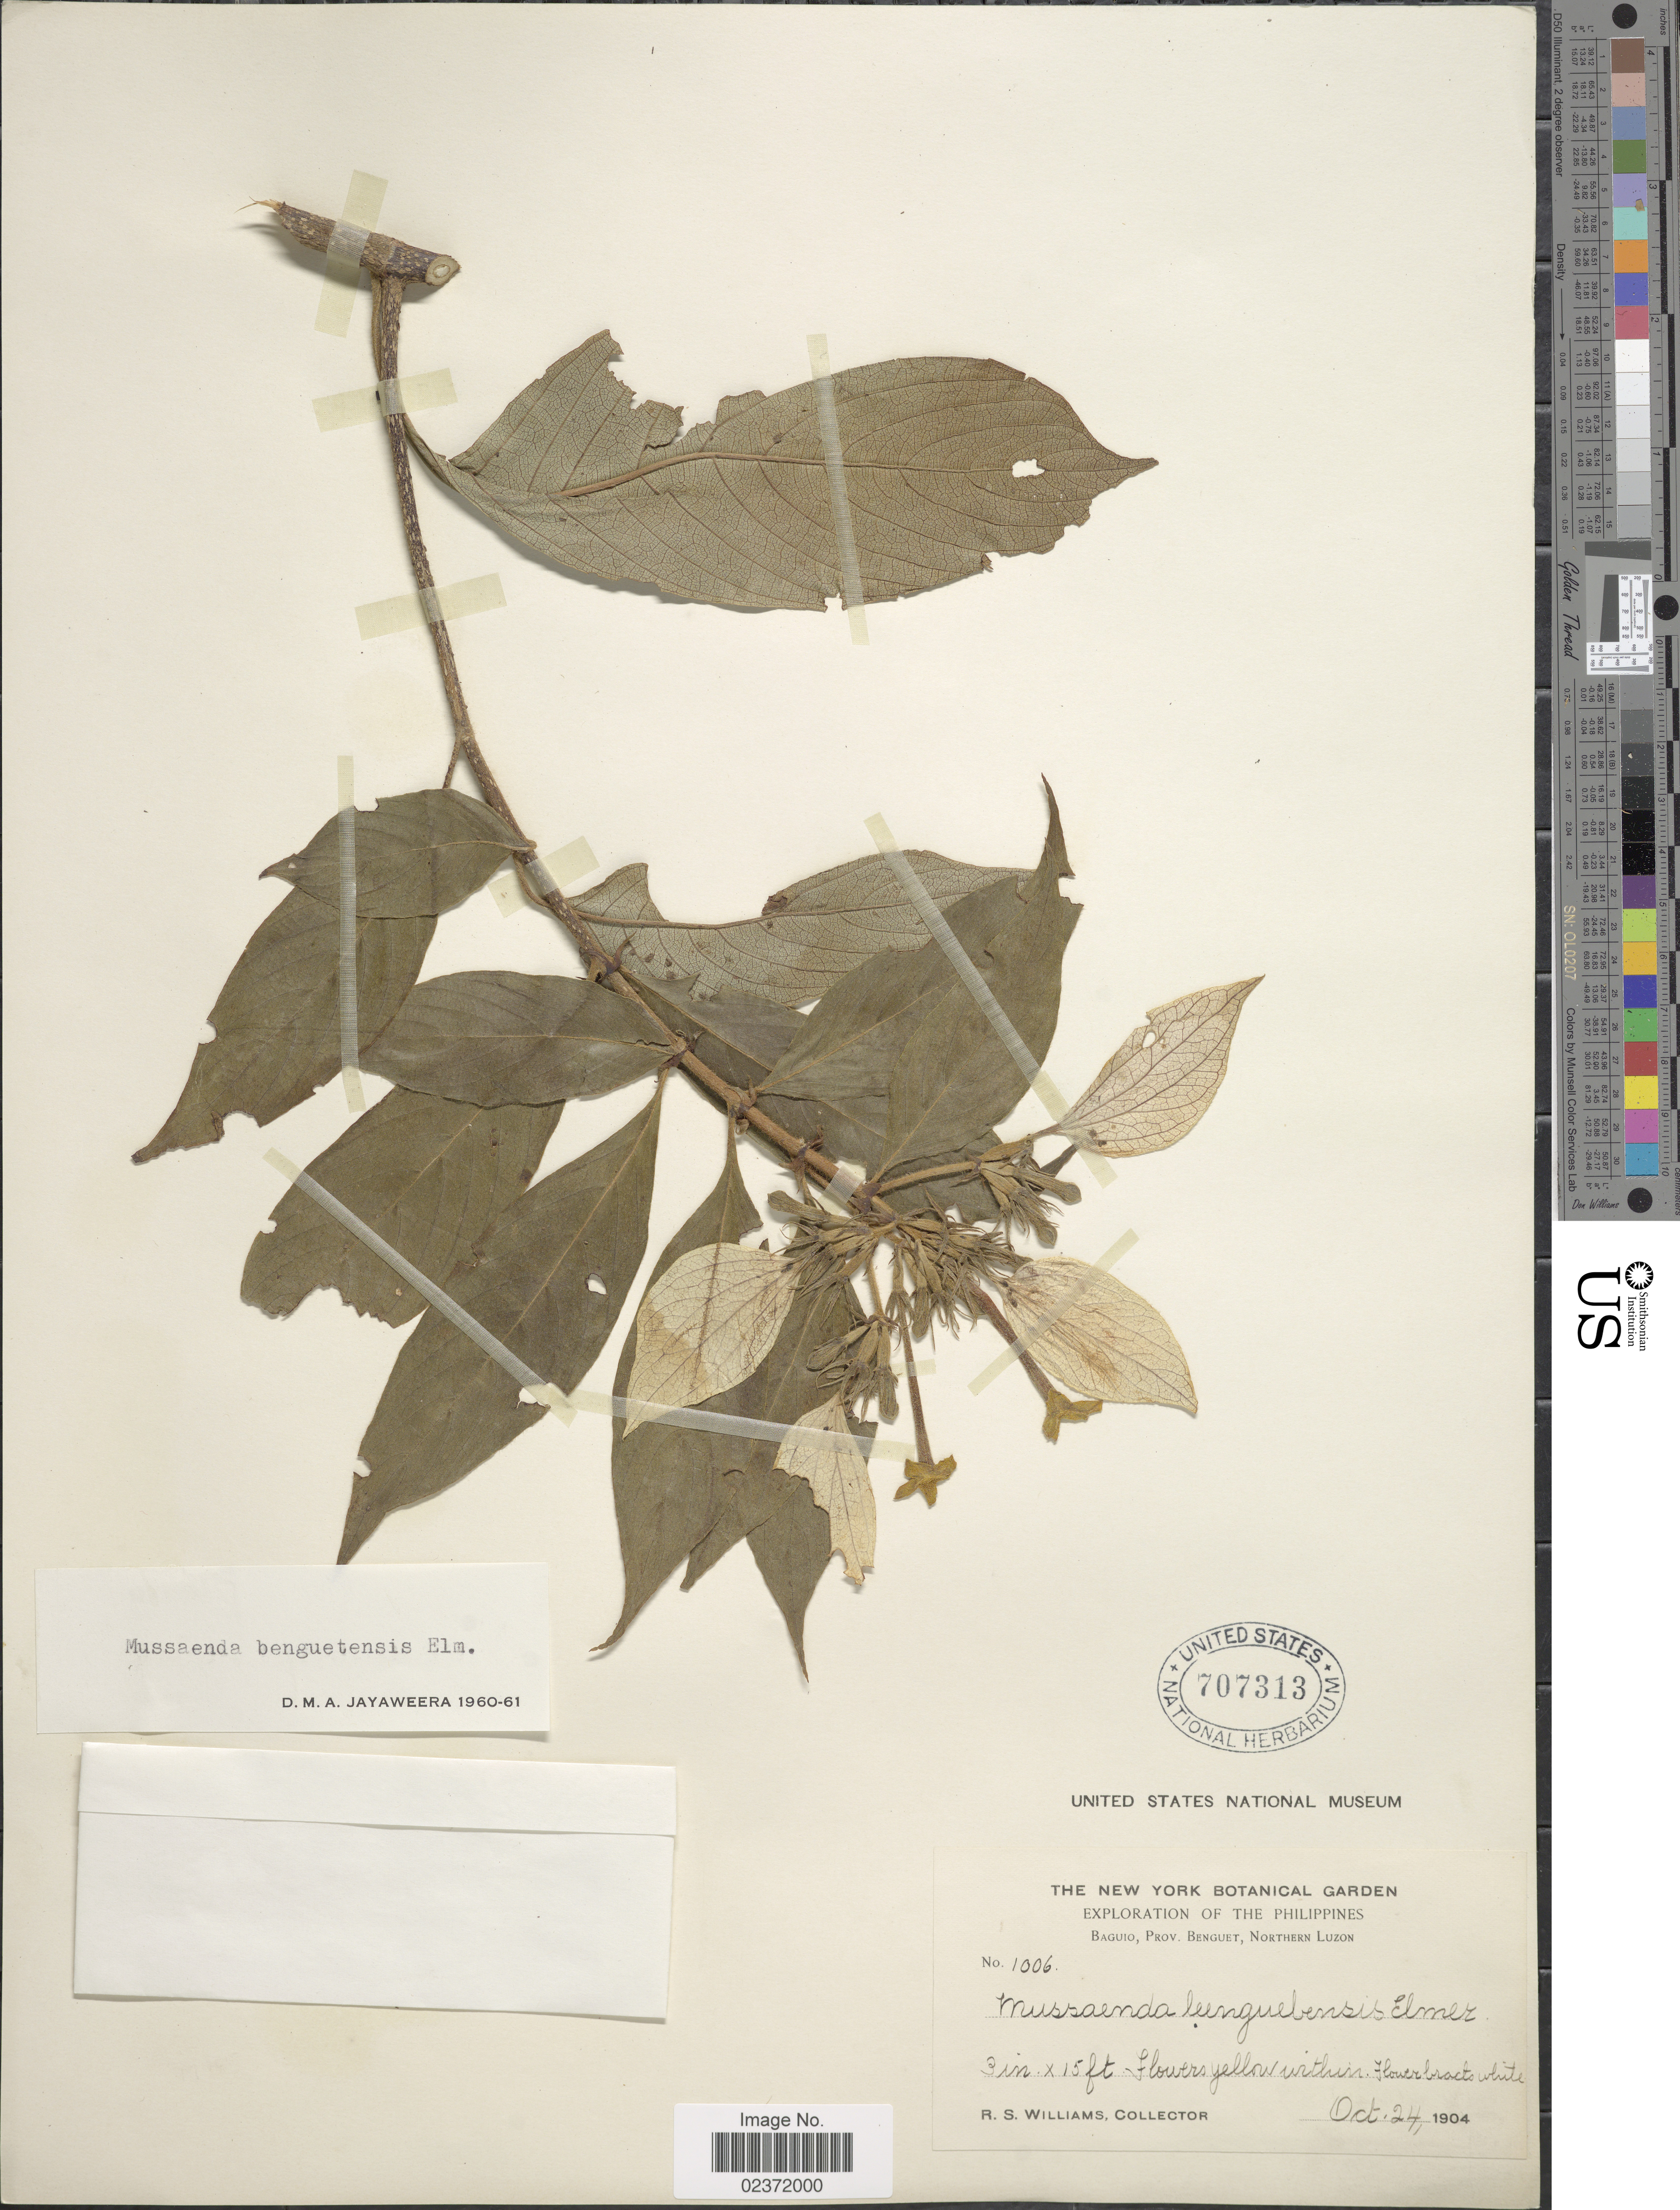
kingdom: Plantae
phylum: Tracheophyta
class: Magnoliopsida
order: Gentianales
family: Rubiaceae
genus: Mussaenda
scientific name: Mussaenda benguetensis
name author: Elmer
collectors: R. S. Williams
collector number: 1006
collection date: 1904-10-24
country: Philippines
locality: Baguio, Prov. Benguet, Northern Luzon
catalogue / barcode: US 707313